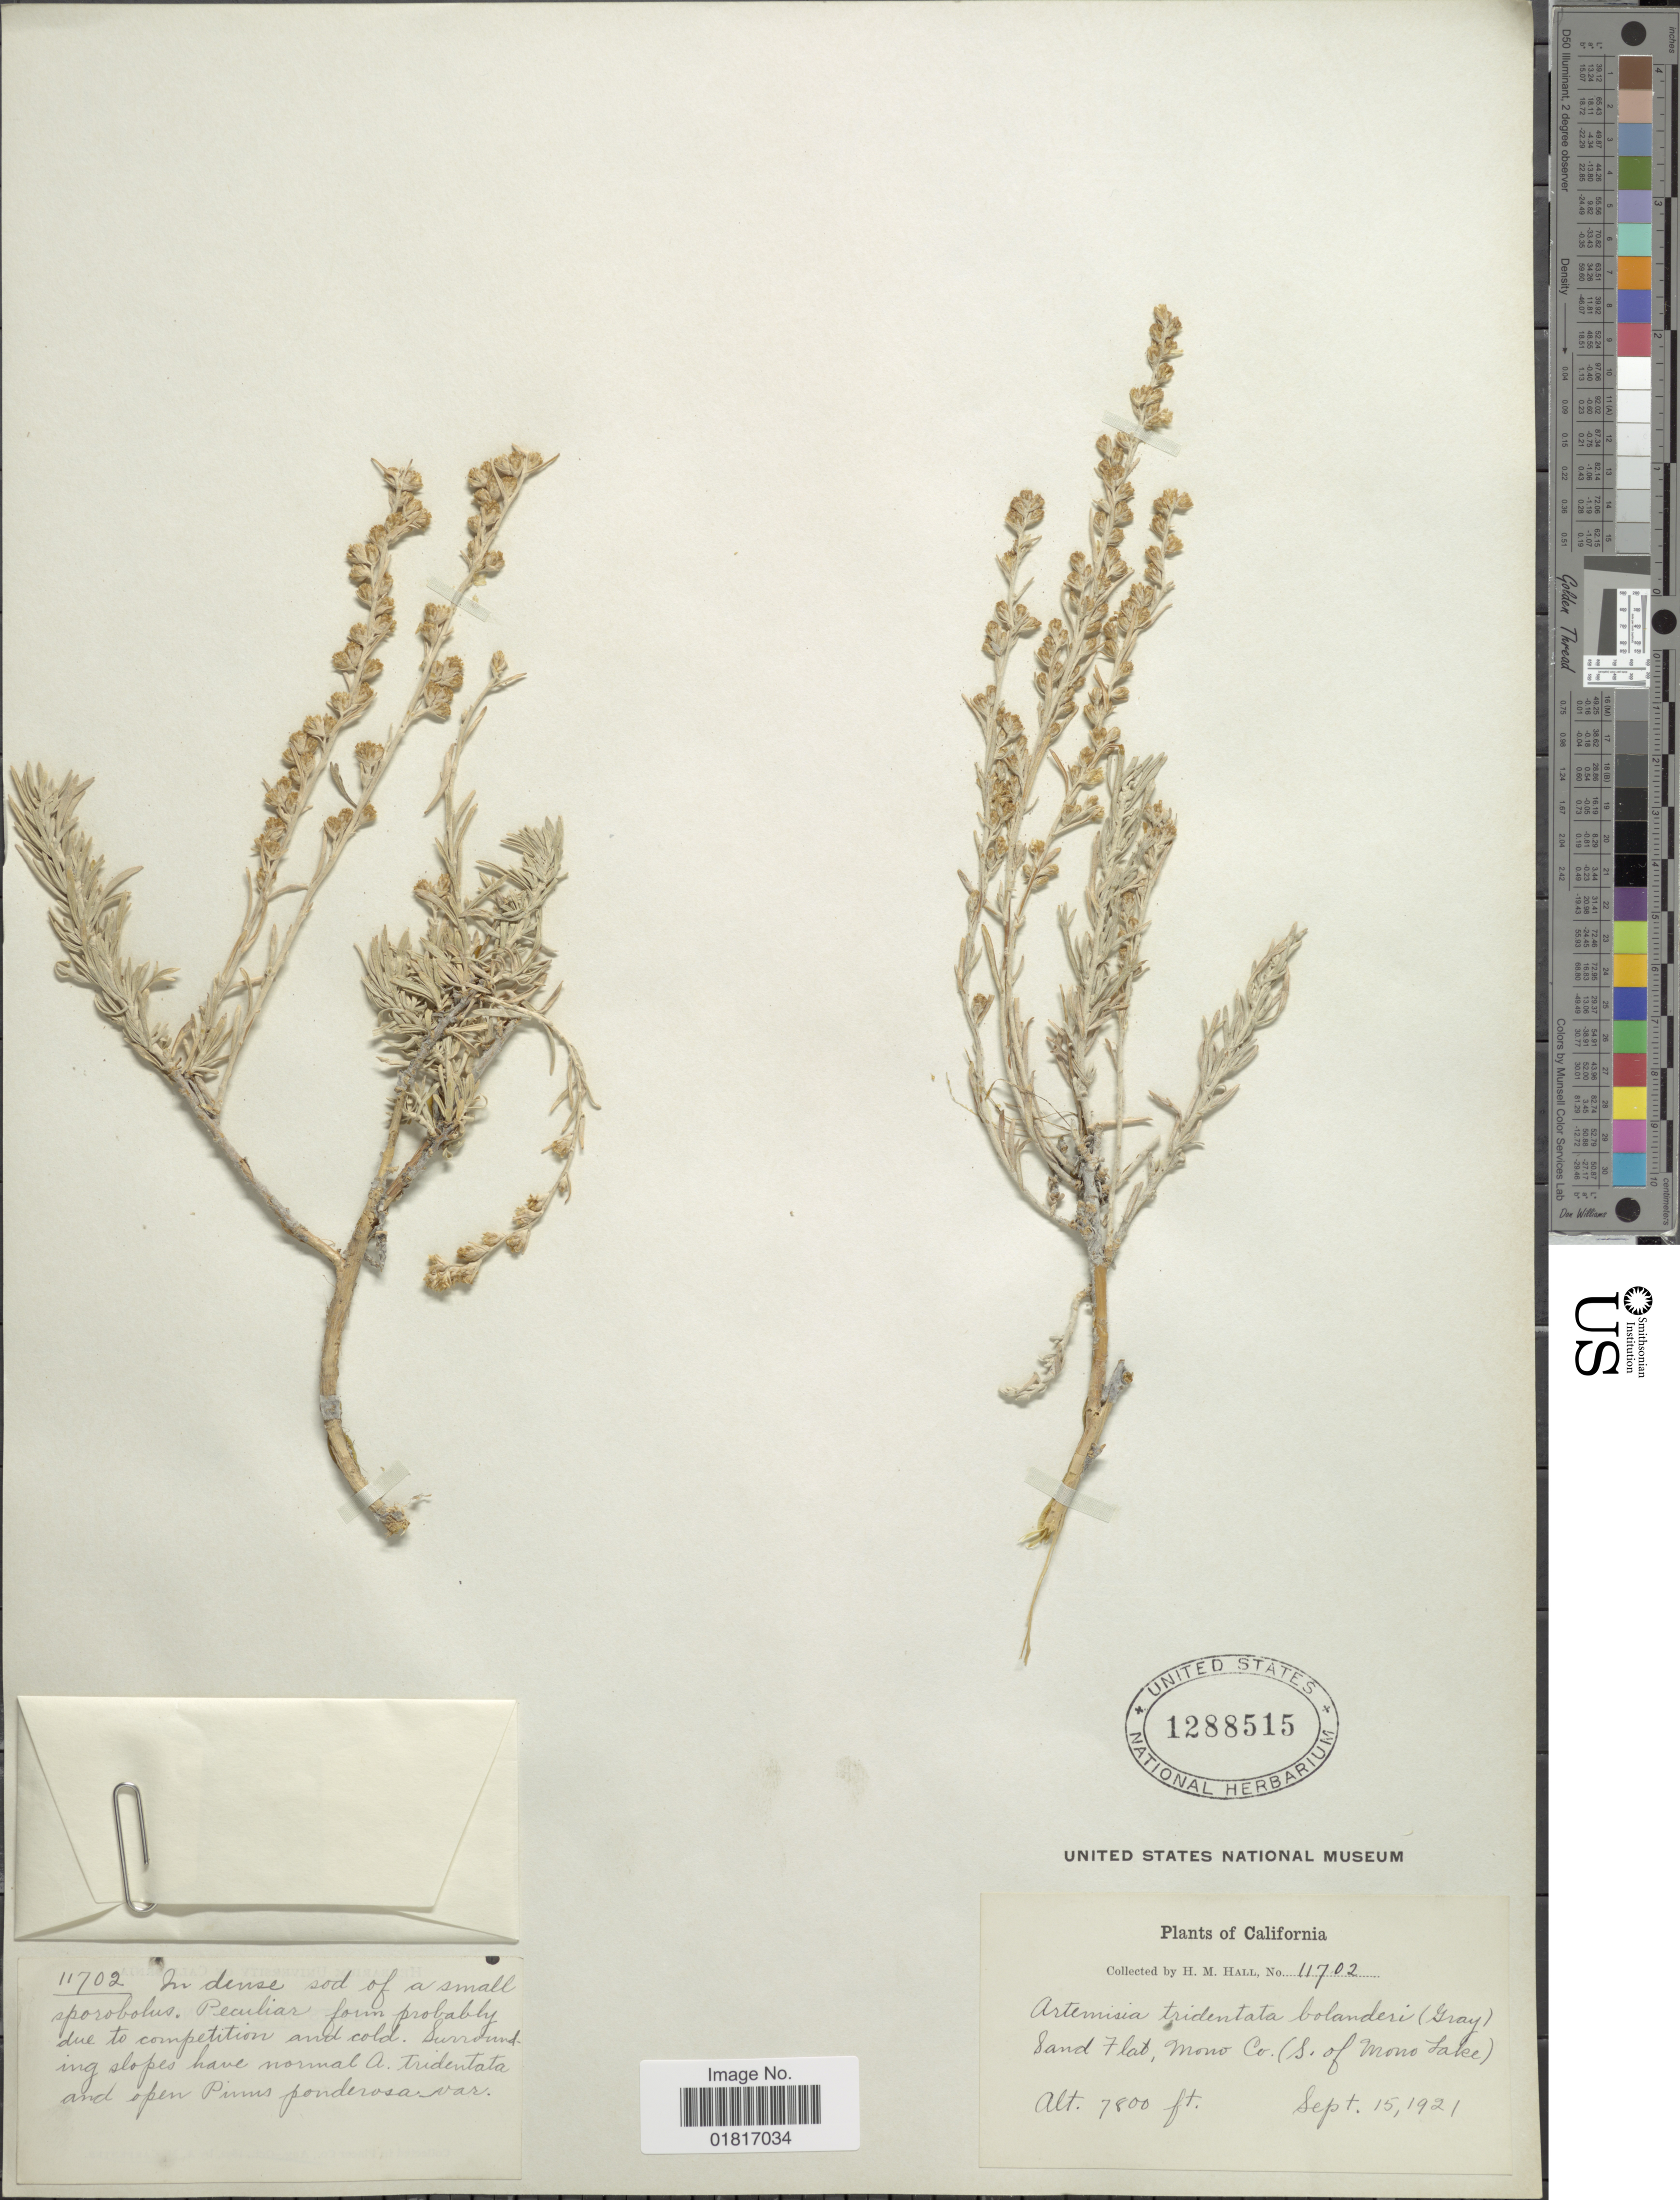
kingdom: Plantae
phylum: Tracheophyta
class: Magnoliopsida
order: Asterales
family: Asteraceae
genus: Artemisia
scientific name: Artemisia tridentata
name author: Nutt.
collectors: H. M. Hall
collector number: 11702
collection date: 1921-09-15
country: United States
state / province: California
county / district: Mono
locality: Sand Flat, Mono Co. (S. of Mono Lake)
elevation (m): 2377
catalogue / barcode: US 1288515